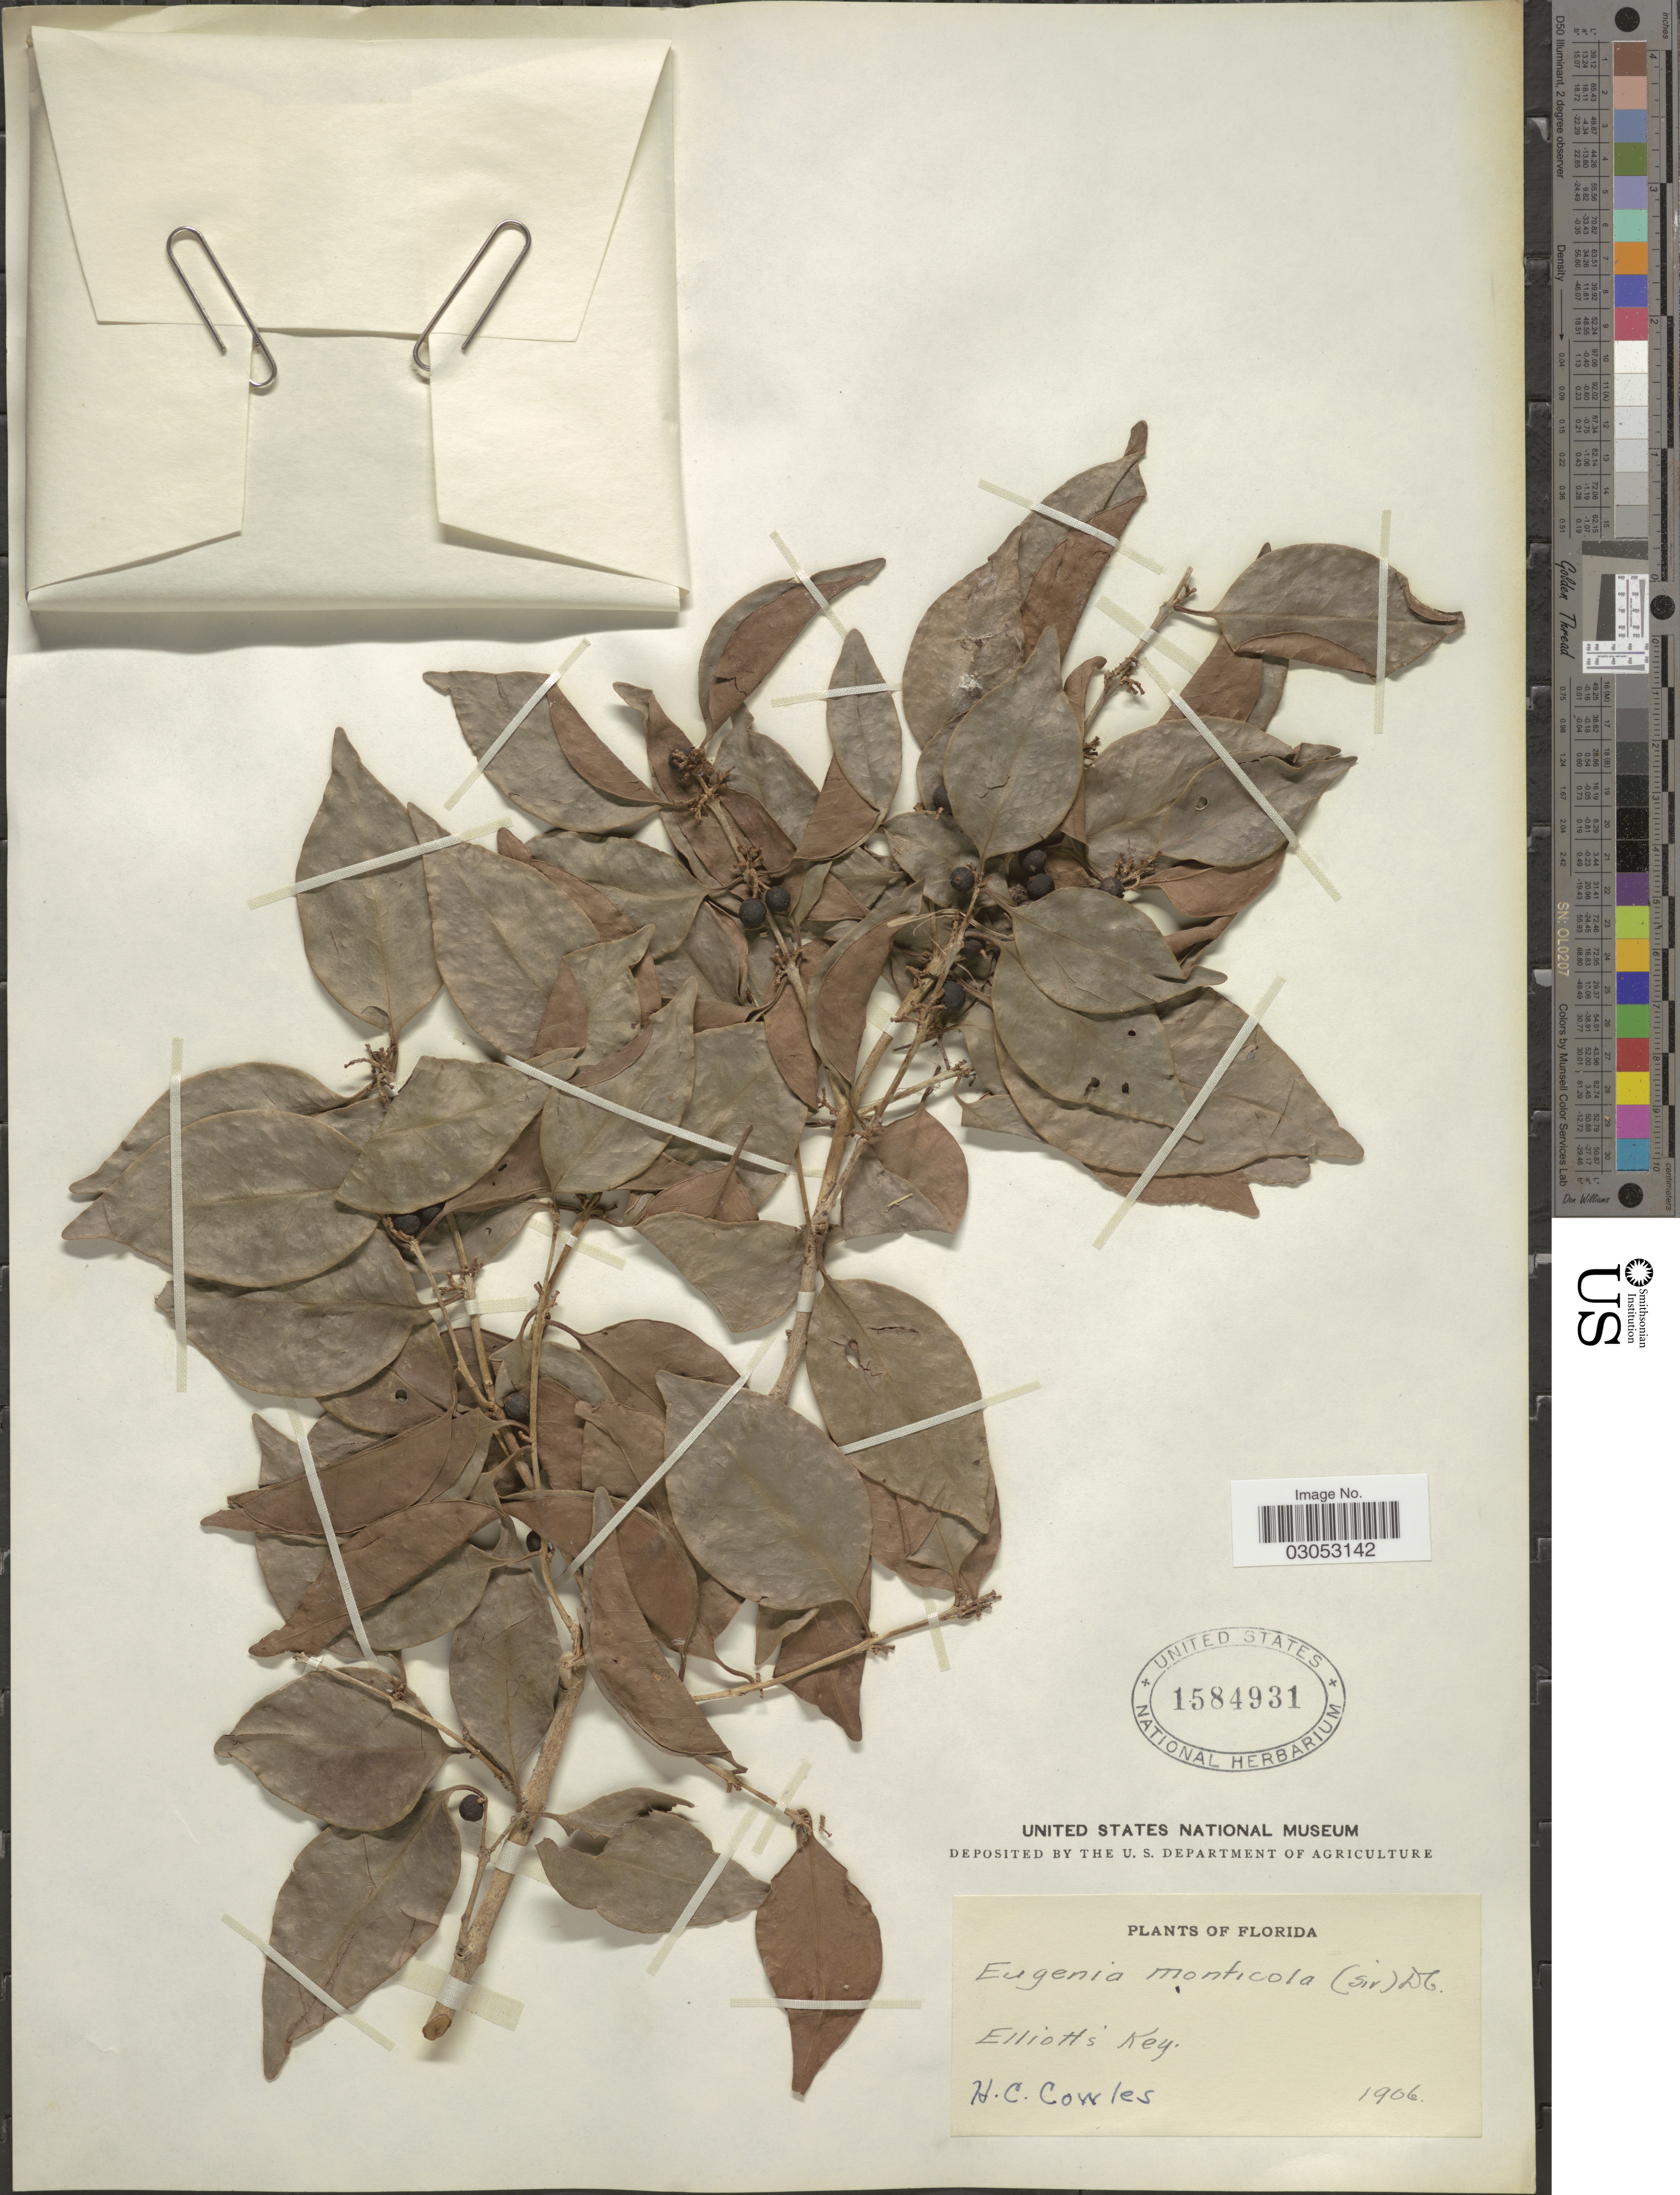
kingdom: Plantae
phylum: Tracheophyta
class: Magnoliopsida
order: Myrtales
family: Myrtaceae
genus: Eugenia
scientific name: Eugenia axillaris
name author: (Sw.) Willd.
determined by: Strong, Mark T., (BOT), Smithsonian Institution - National Museum of Natural History (UNITED STATES)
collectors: H. Cowles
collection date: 1906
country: United States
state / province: Florida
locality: Elliott's Key.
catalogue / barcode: US 1584931